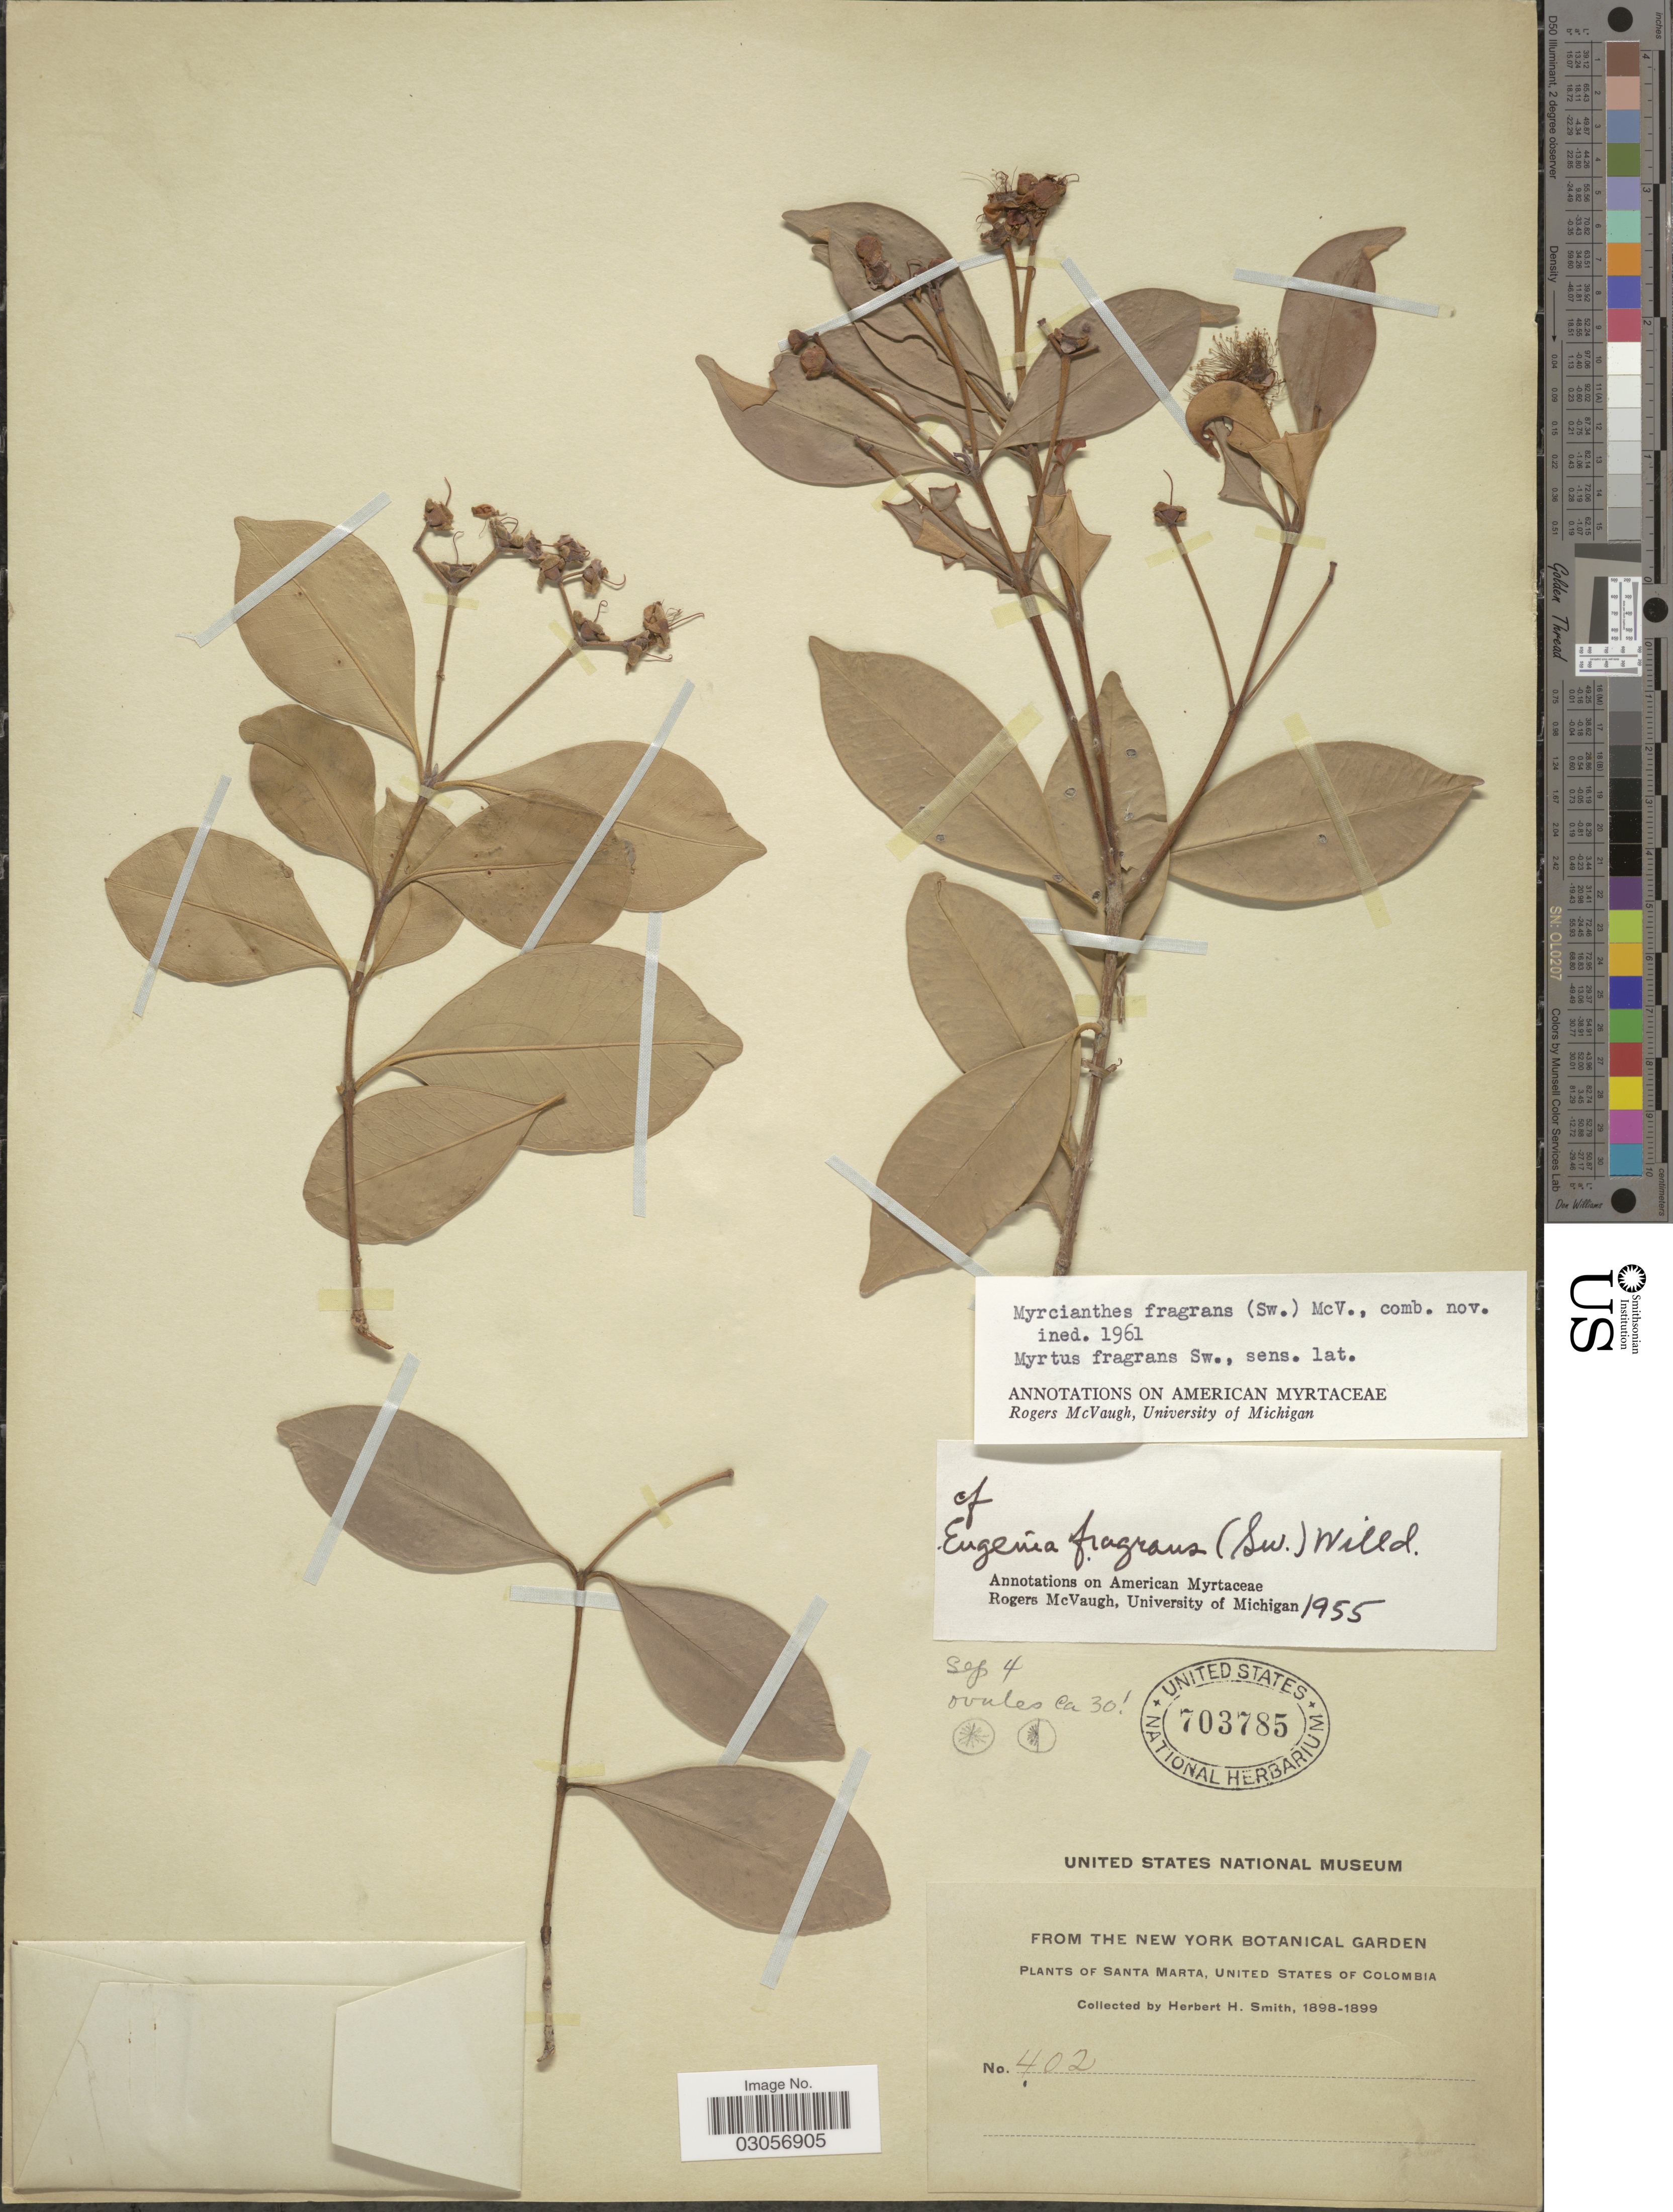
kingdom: Plantae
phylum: Tracheophyta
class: Magnoliopsida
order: Myrtales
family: Myrtaceae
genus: Myrcianthes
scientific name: Myrcianthes fragrans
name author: (Sw.) McVaugh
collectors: Herbert H. Smith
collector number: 402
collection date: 1898/1901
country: Colombia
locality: Santa Marta, United States of Colombia.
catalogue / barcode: US 703785